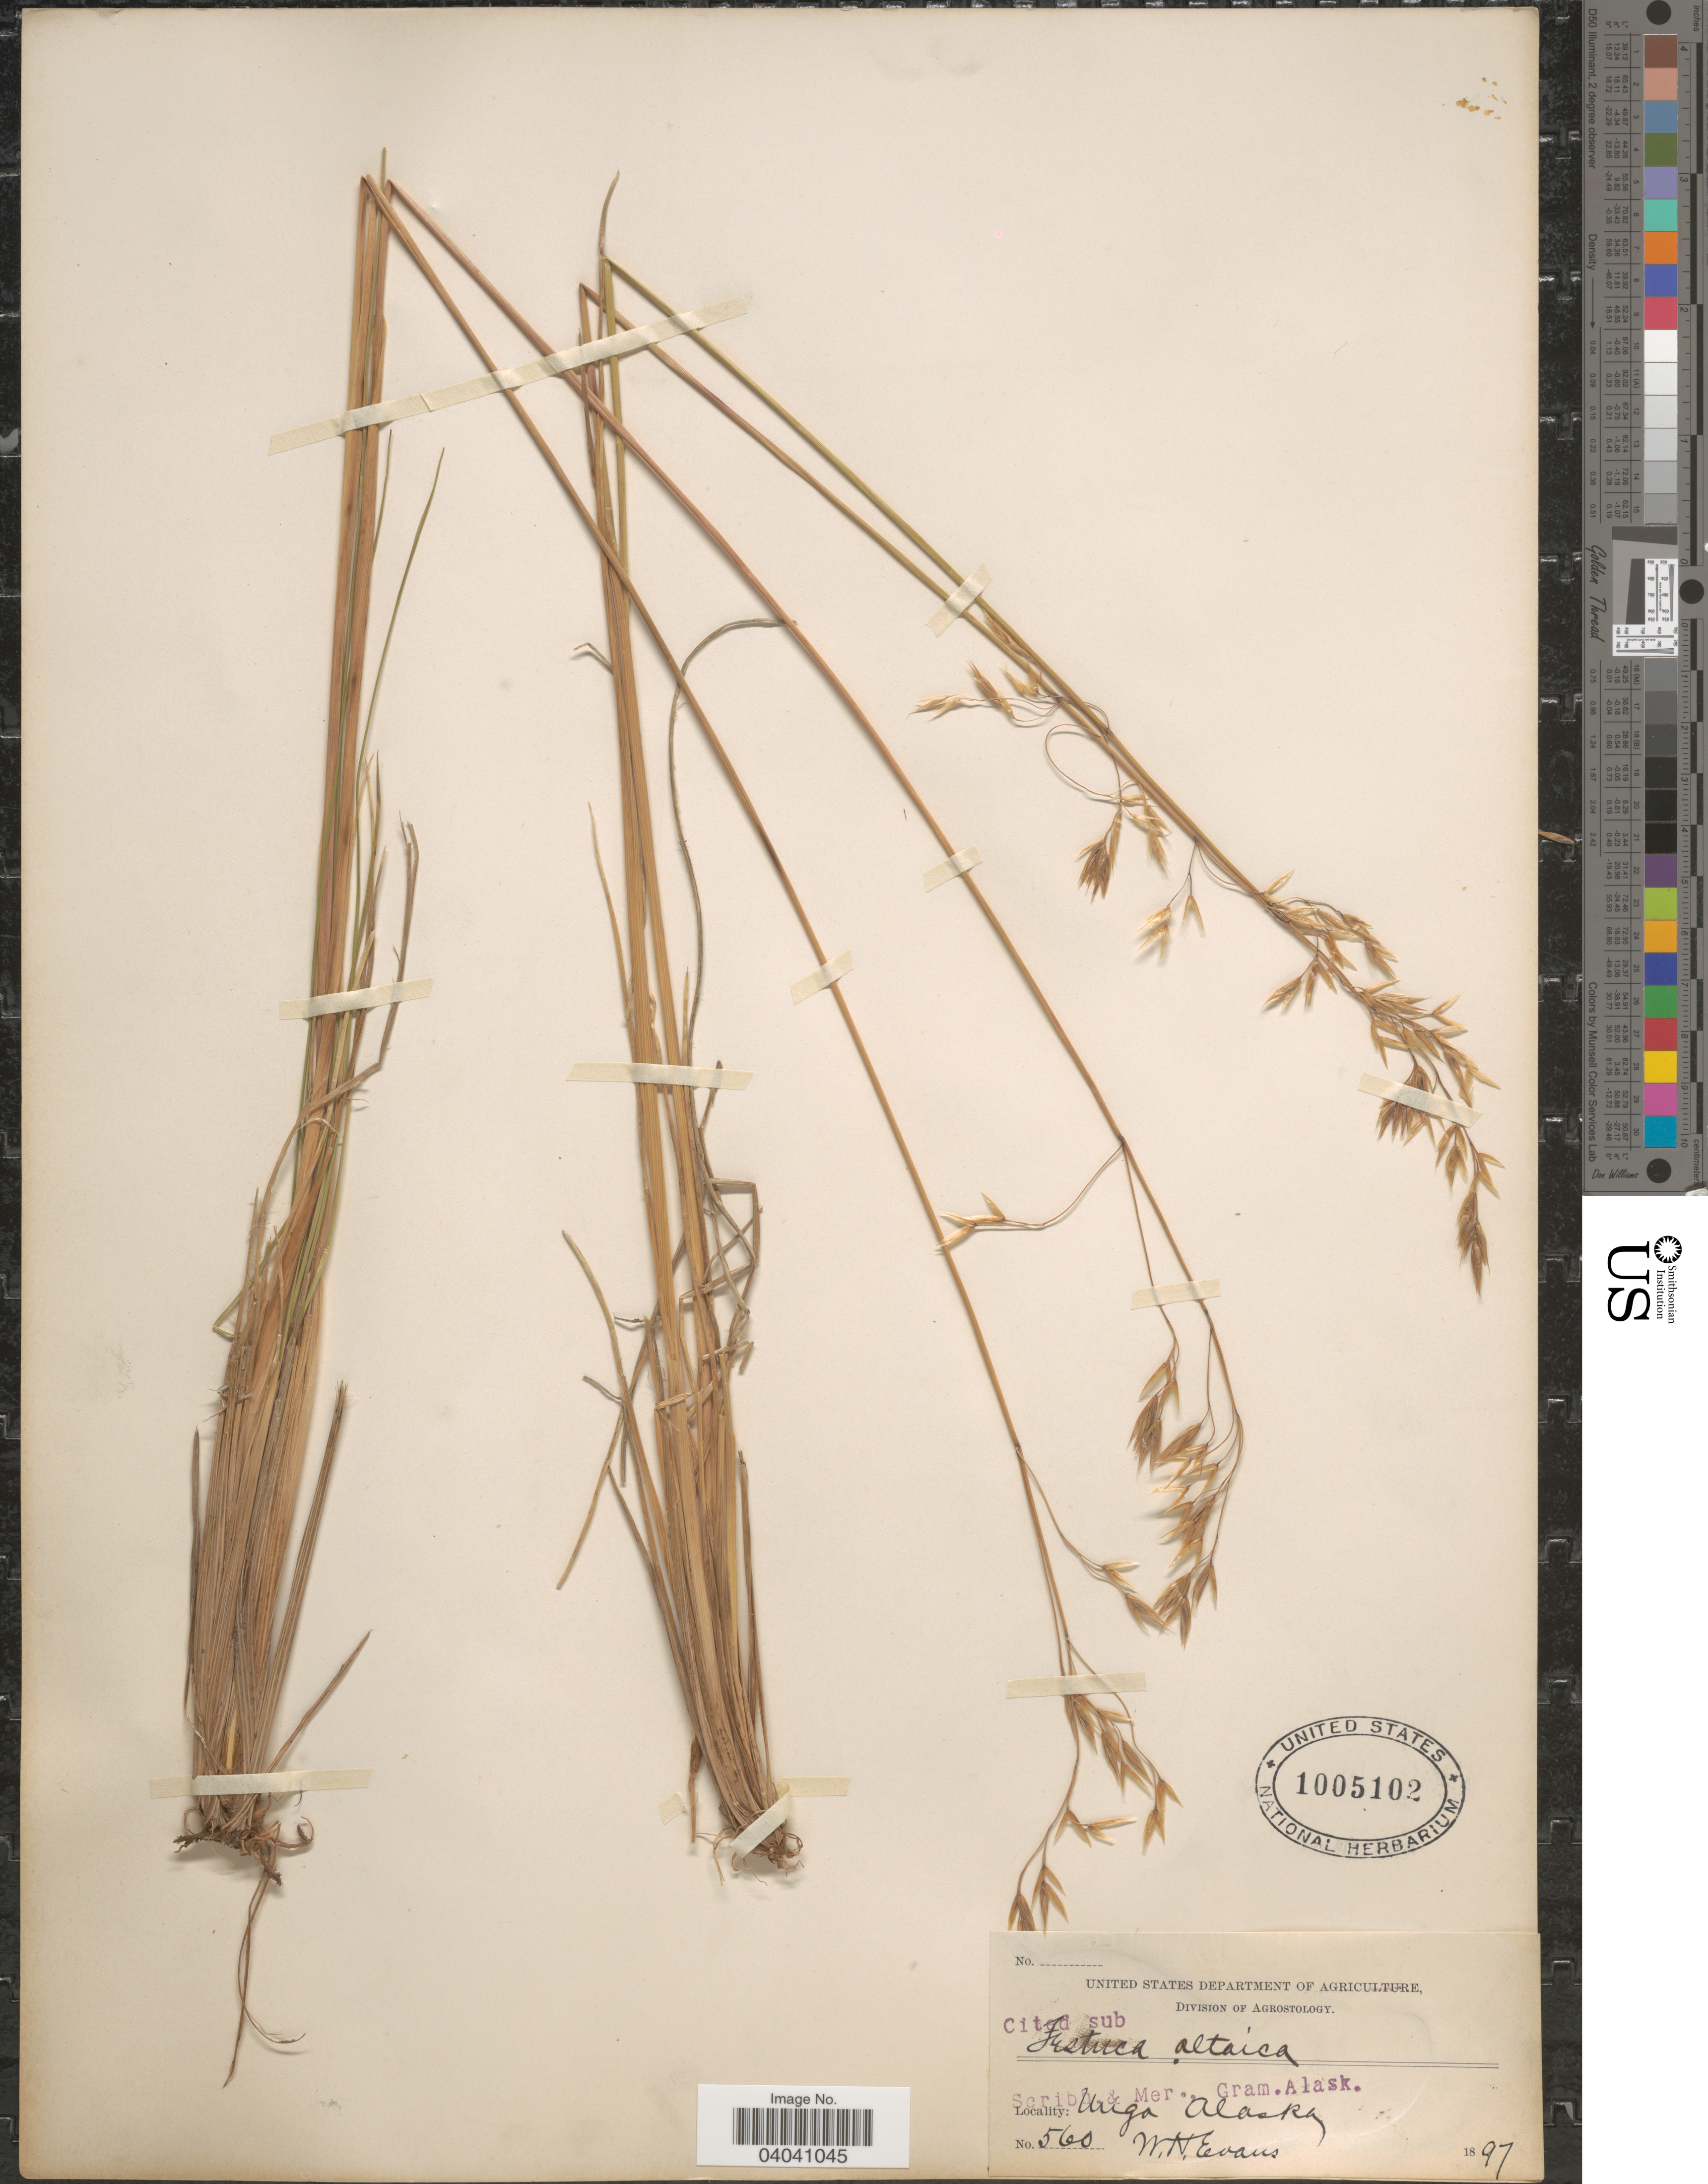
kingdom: Plantae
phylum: Tracheophyta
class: Liliopsida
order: Poales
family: Poaceae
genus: Festuca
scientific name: Festuca altaica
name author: Trin.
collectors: W. H. Evans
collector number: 560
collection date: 1897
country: United States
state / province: Alaska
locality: Unga.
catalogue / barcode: US 1005102